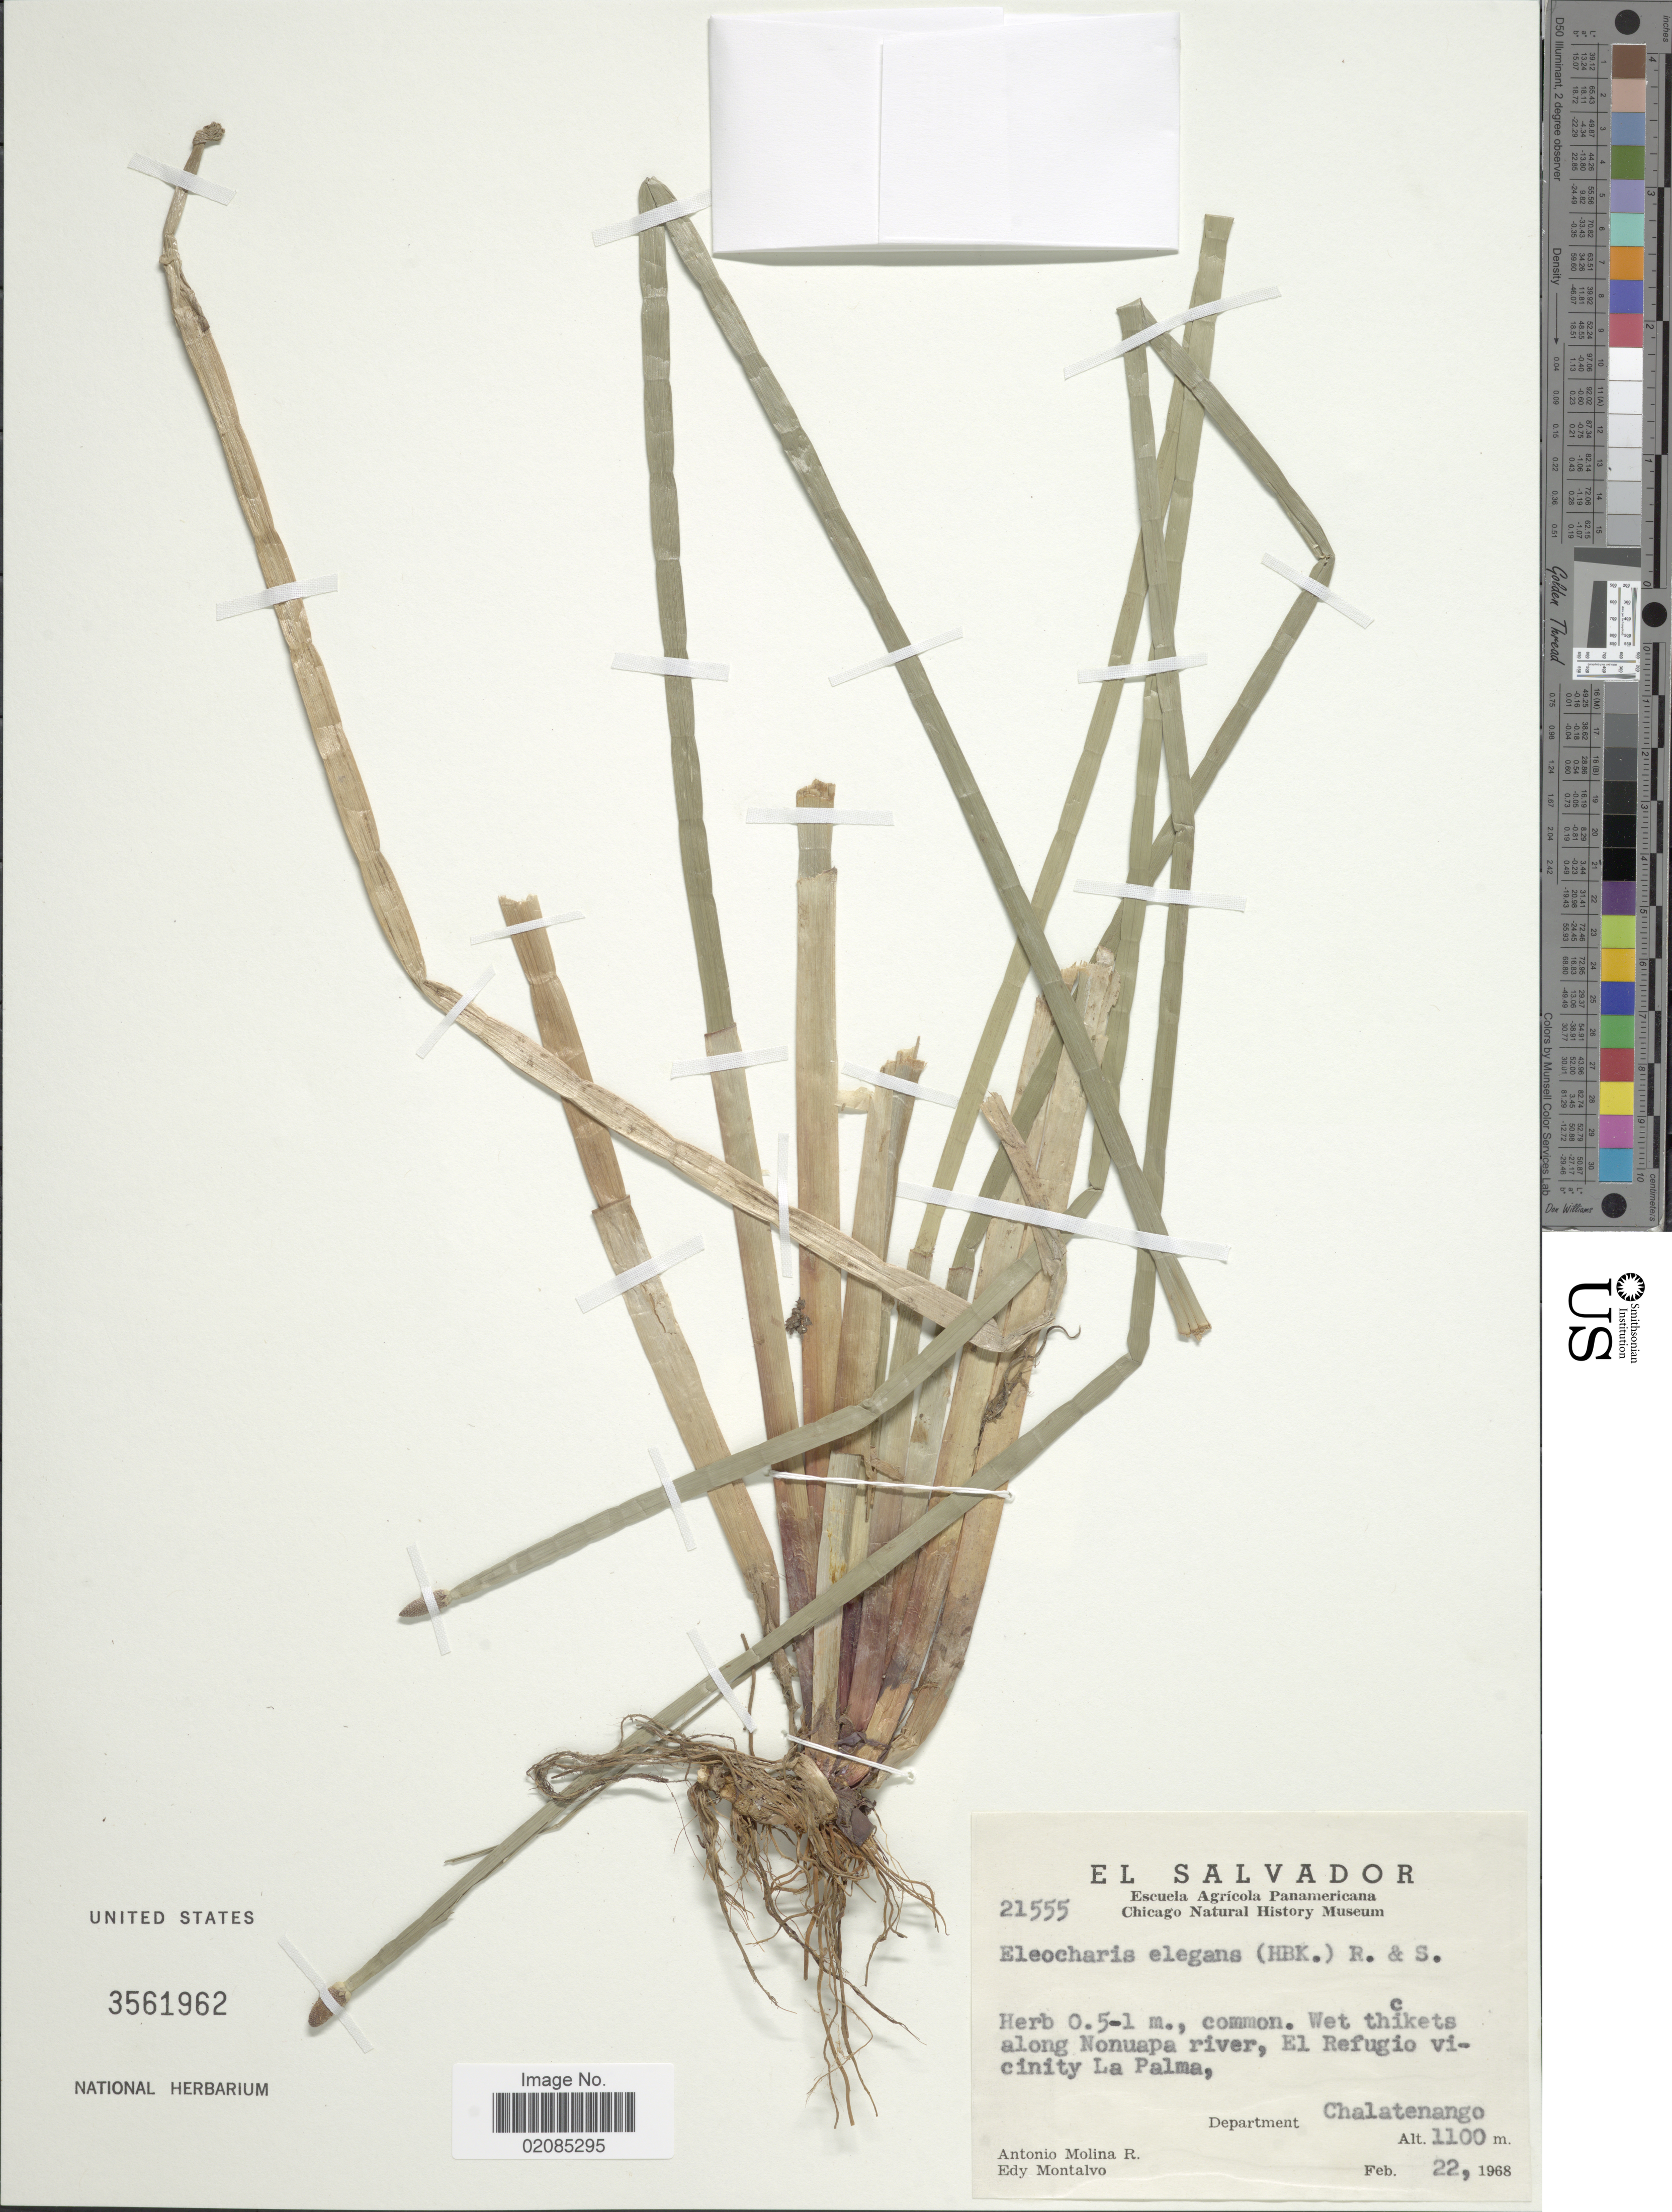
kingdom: Plantae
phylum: Tracheophyta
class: Liliopsida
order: Poales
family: Cyperaceae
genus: Eleocharis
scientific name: Eleocharis elegans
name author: (Kunth) Roem. & Schult.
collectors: A. Molina R. & E. A. Montalvo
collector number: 21555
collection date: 1968-02-22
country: El Salvador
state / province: Chalatenango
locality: Wet thickets along Nonuapa river, El Refugio vicinity La Palma, Department Chalatenango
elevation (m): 1100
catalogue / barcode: US 3561962